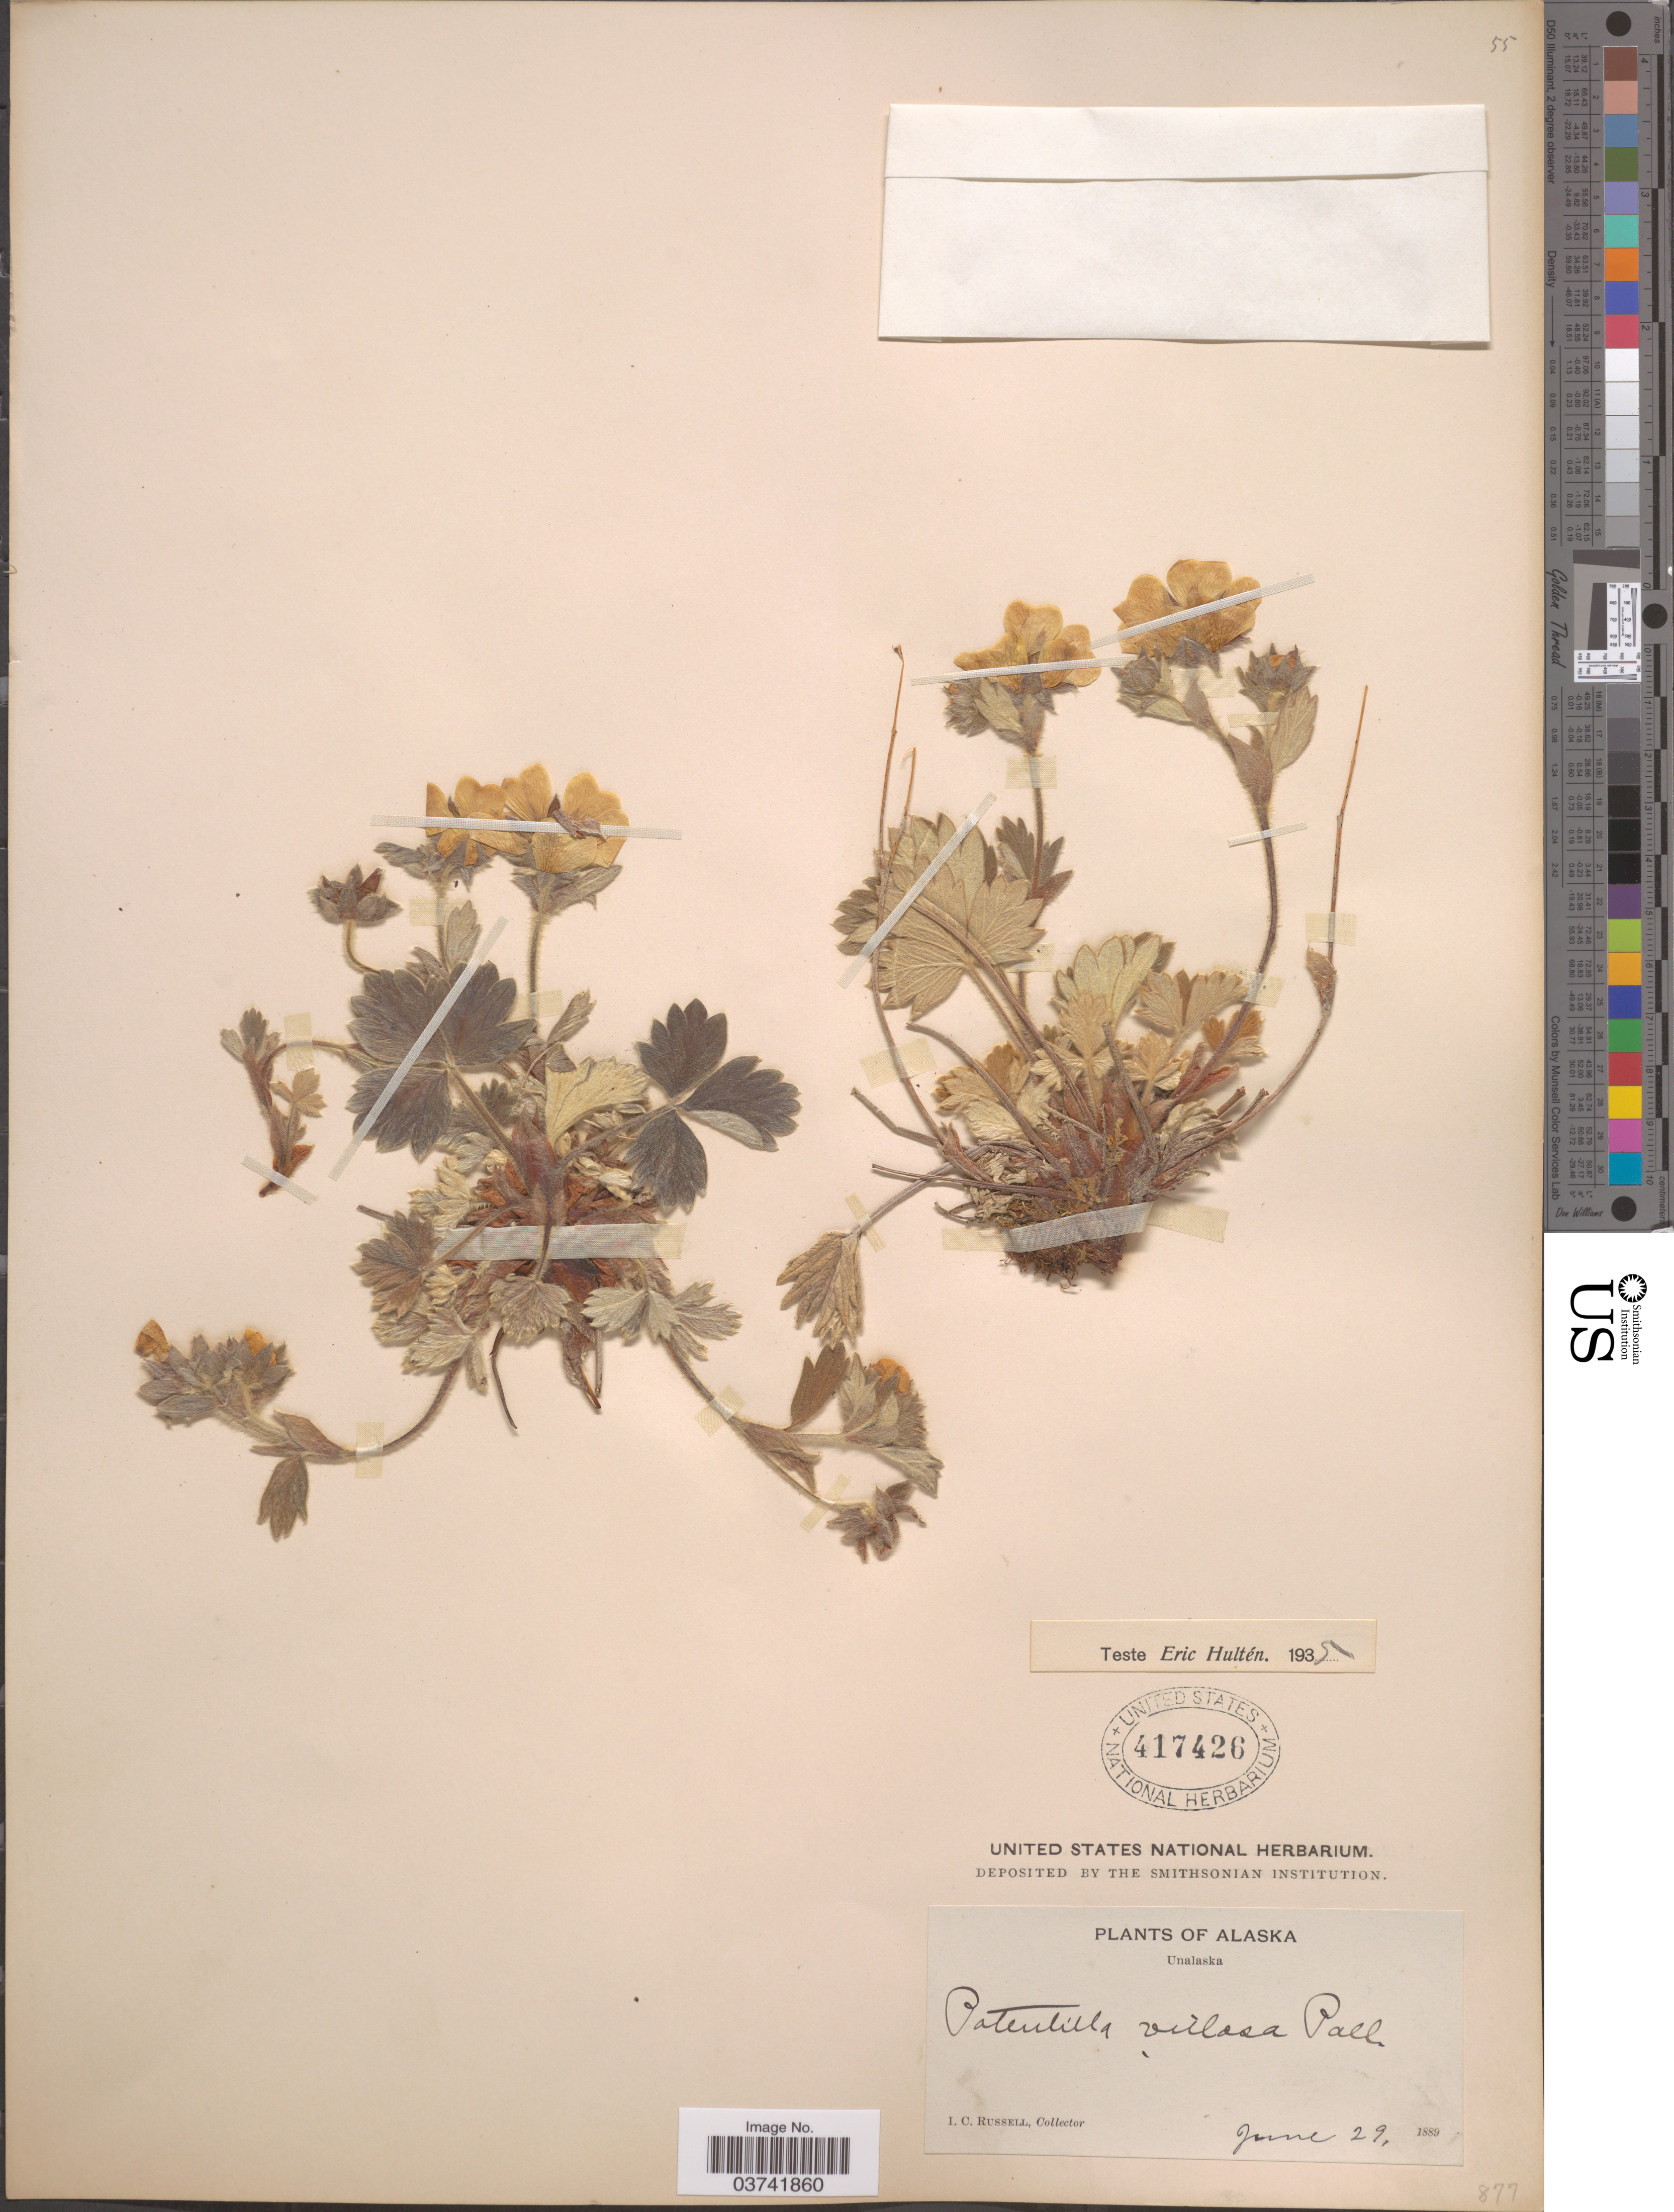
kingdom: Plantae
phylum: Tracheophyta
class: Magnoliopsida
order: Rosales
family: Rosaceae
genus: Potentilla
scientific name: Potentilla villosa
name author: Pall. ex Pursh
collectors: I. C. Russell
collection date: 1889-06-29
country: United States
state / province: Alaska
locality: Unalaska.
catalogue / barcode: US 417426